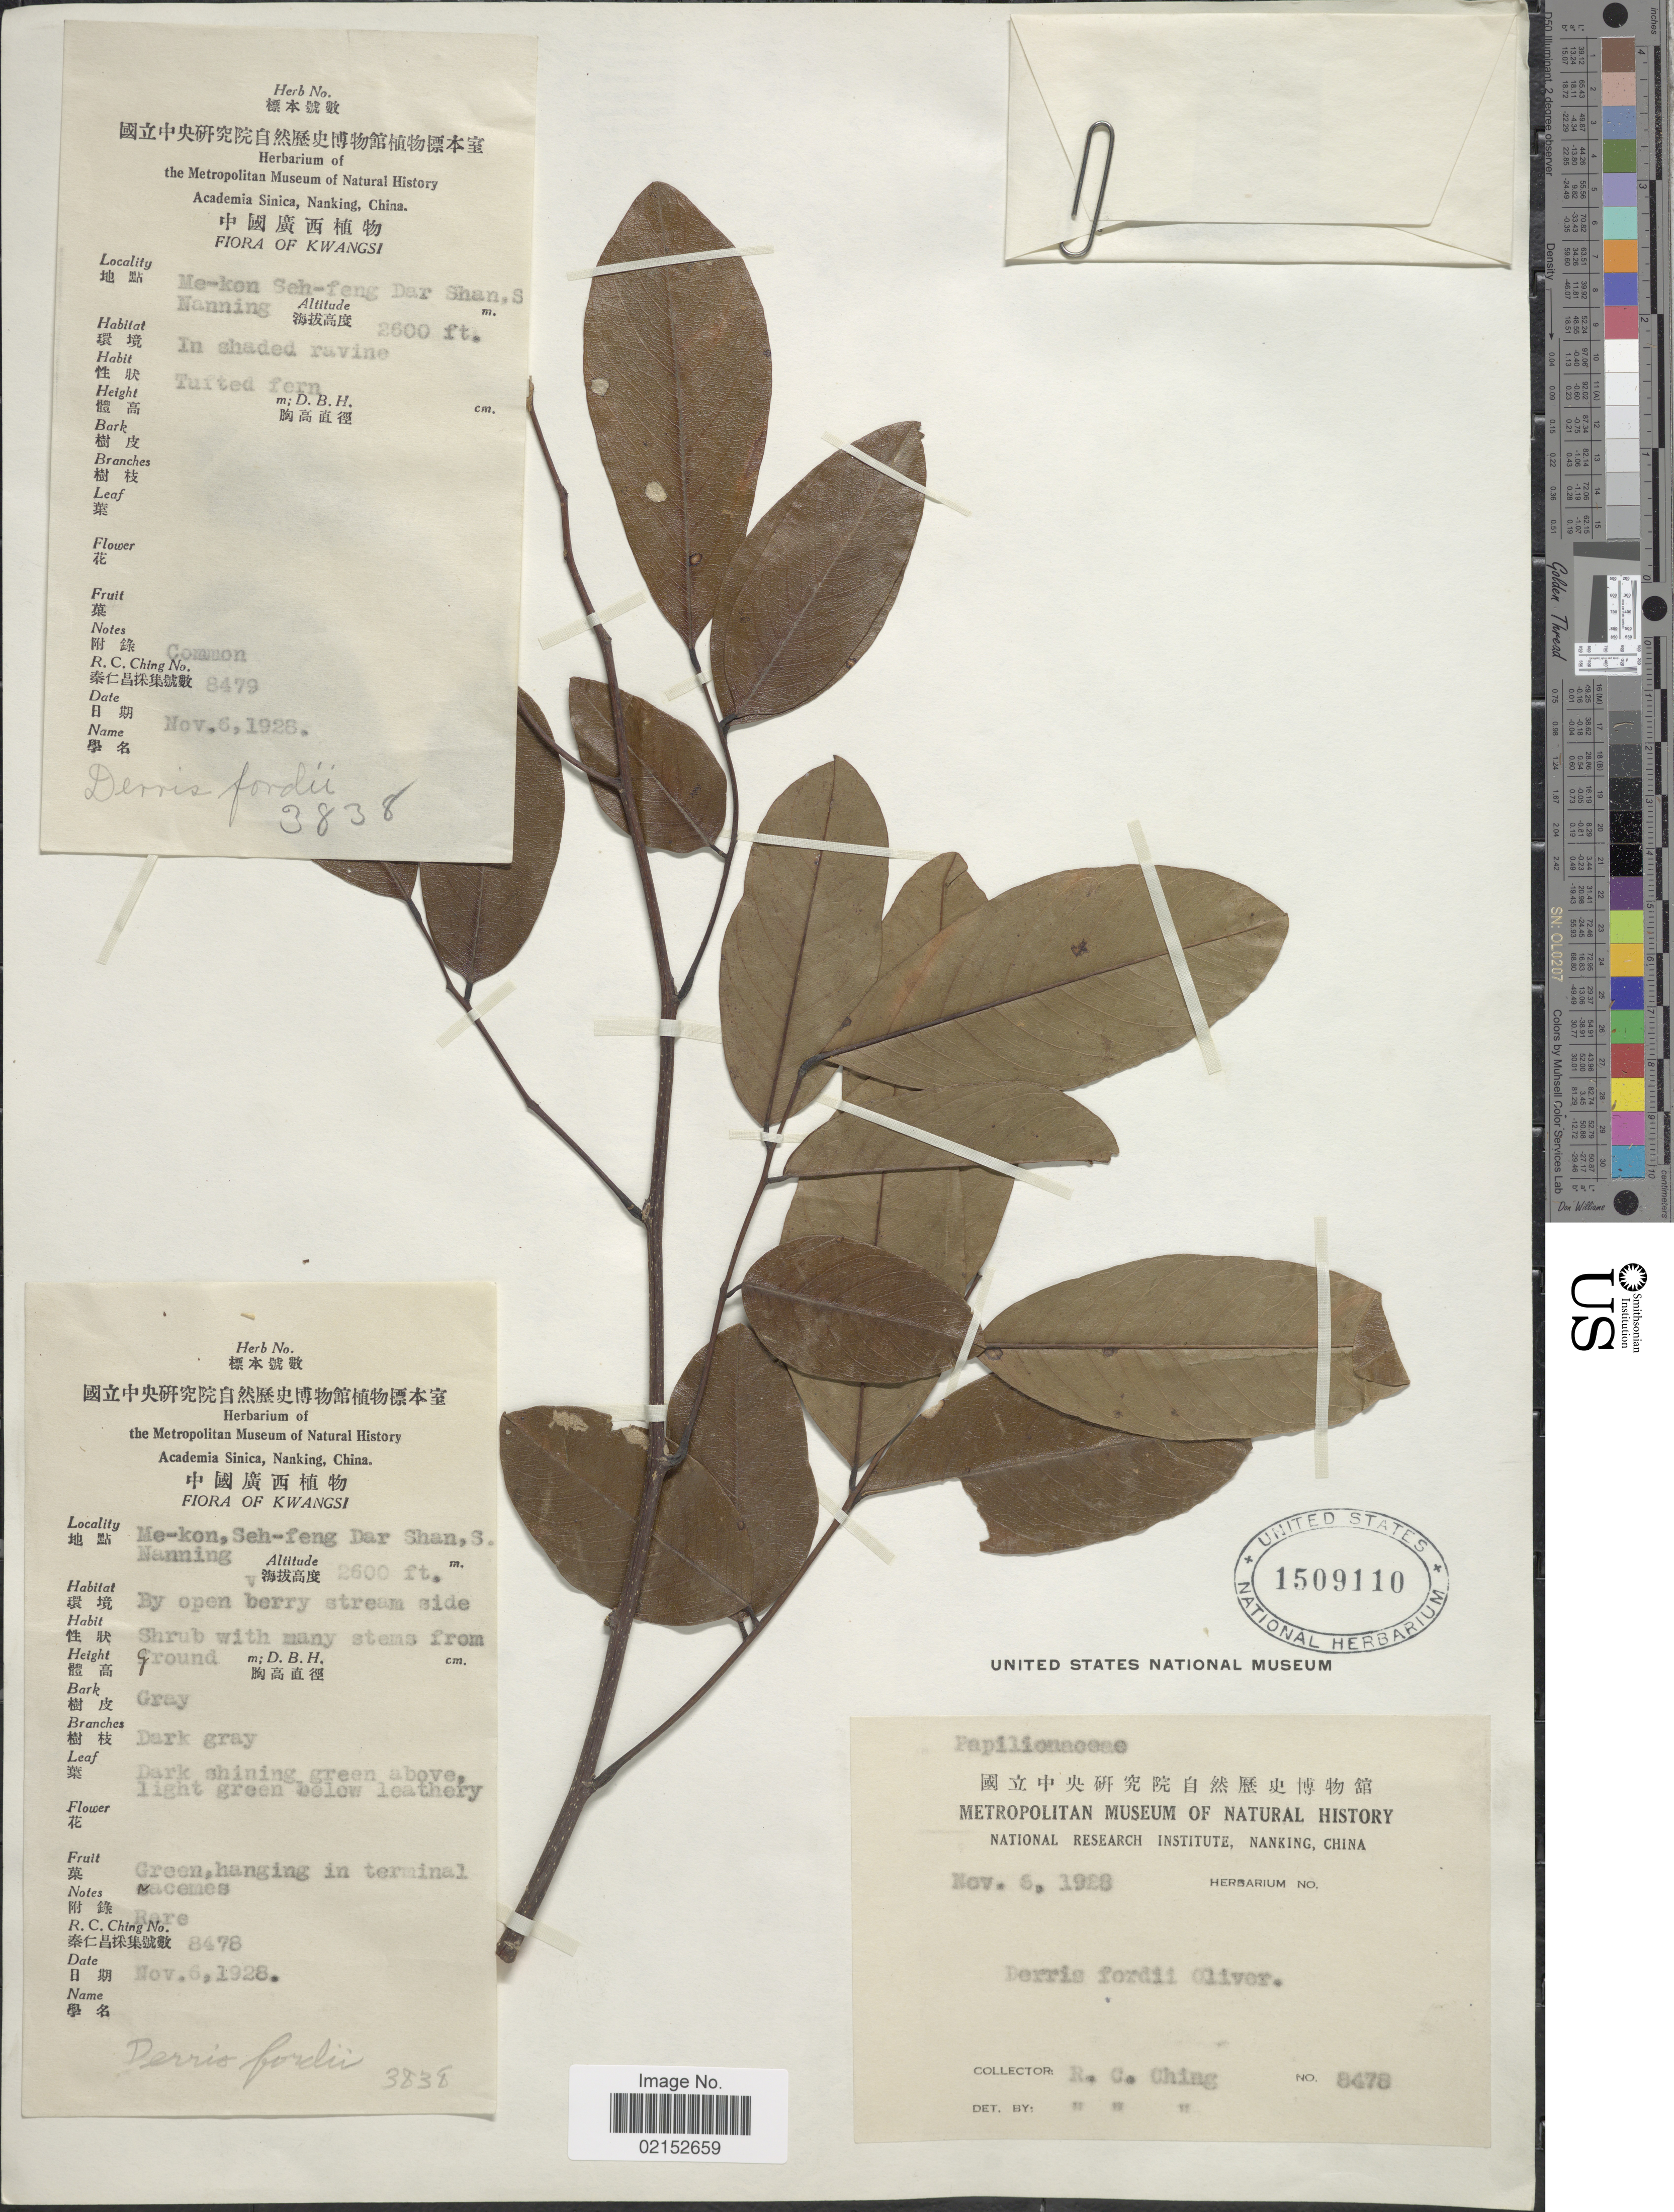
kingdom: Plantae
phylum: Tracheophyta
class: Magnoliopsida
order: Fabales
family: Fabaceae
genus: Derris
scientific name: Derris fordii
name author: Oliv.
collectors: R. C. Ching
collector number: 8478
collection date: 1928-11-06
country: China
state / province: Guangxi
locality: Kwangsi. Me-kon, Seh-feng Dar Shan, S. Nanning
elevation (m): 792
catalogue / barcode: US 1509110